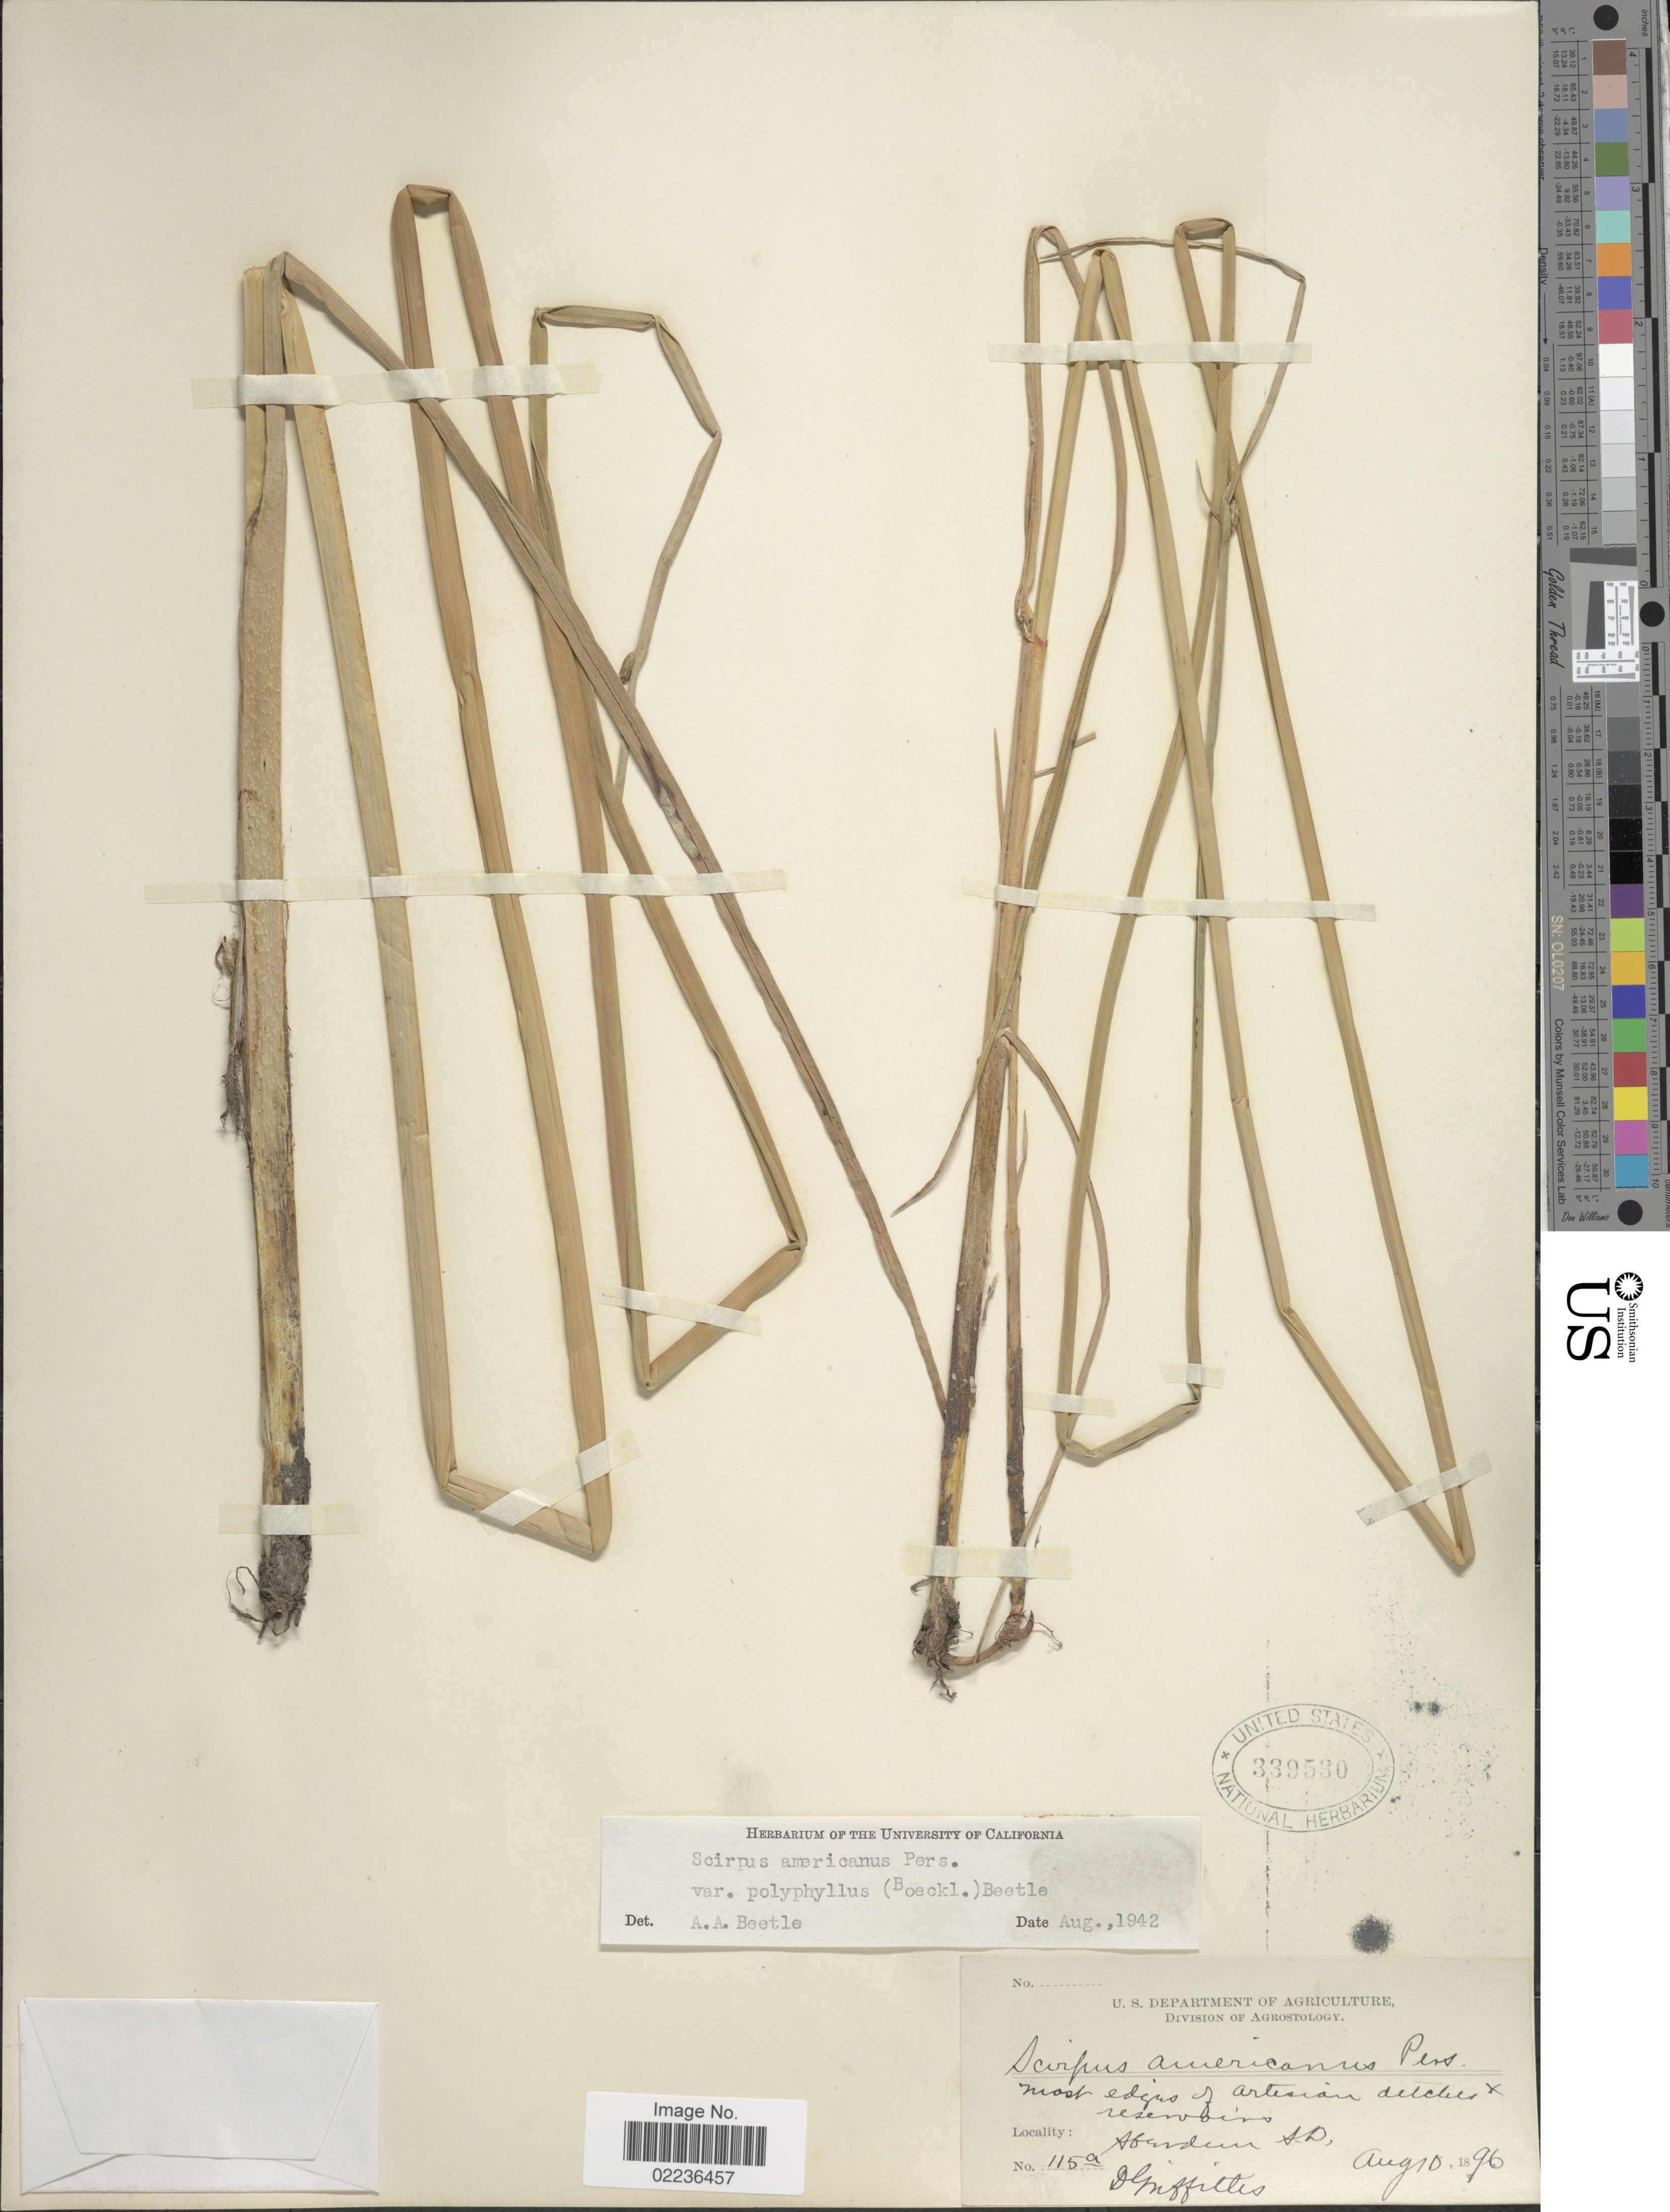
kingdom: Plantae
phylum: Tracheophyta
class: Liliopsida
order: Poales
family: Cyperaceae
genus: Schoenoplectus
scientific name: Schoenoplectus pungens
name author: (Vahl) Palla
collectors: D. Griffiths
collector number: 115a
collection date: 1896-08-10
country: United States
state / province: South Dakota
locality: Moist edges of Artesian ditches + reservoirs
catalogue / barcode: US 339530